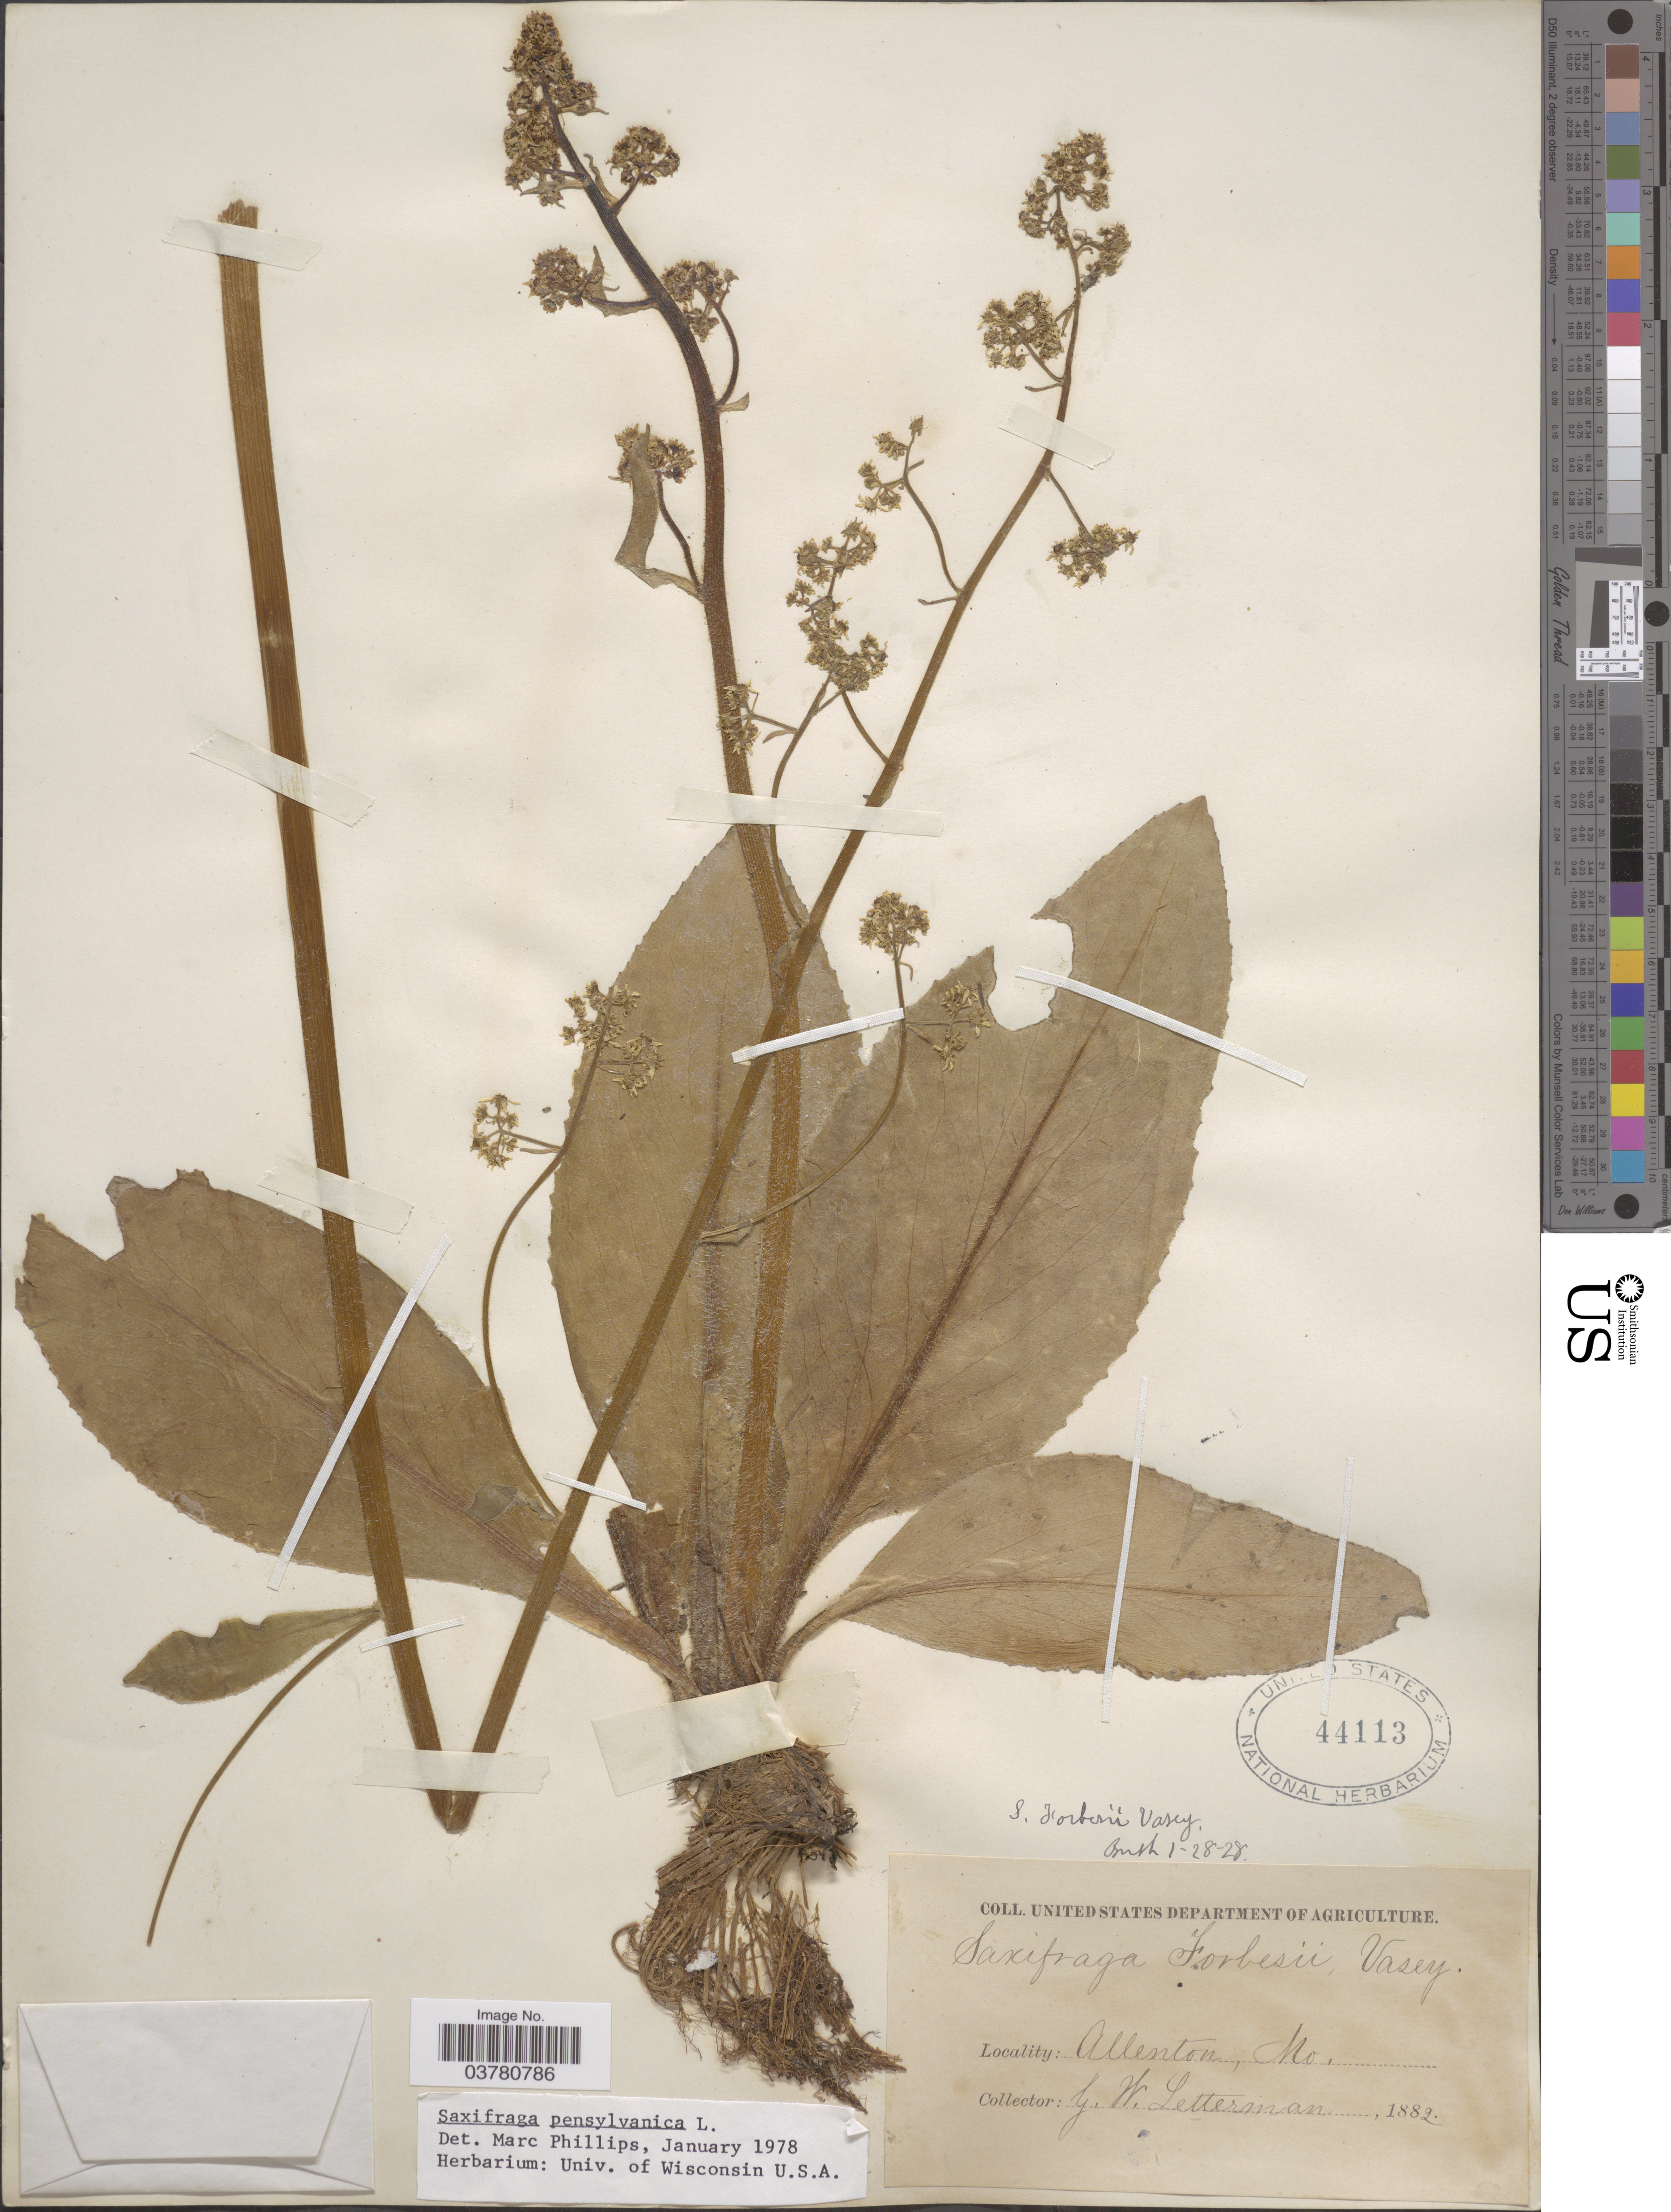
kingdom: Plantae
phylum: Tracheophyta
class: Magnoliopsida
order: Saxifragales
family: Saxifragaceae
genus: Micranthes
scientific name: Micranthes pensylvanica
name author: (L.) Haw.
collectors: G. W. Letterman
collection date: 1882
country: United States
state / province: Missouri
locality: Allenton.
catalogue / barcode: US 44113